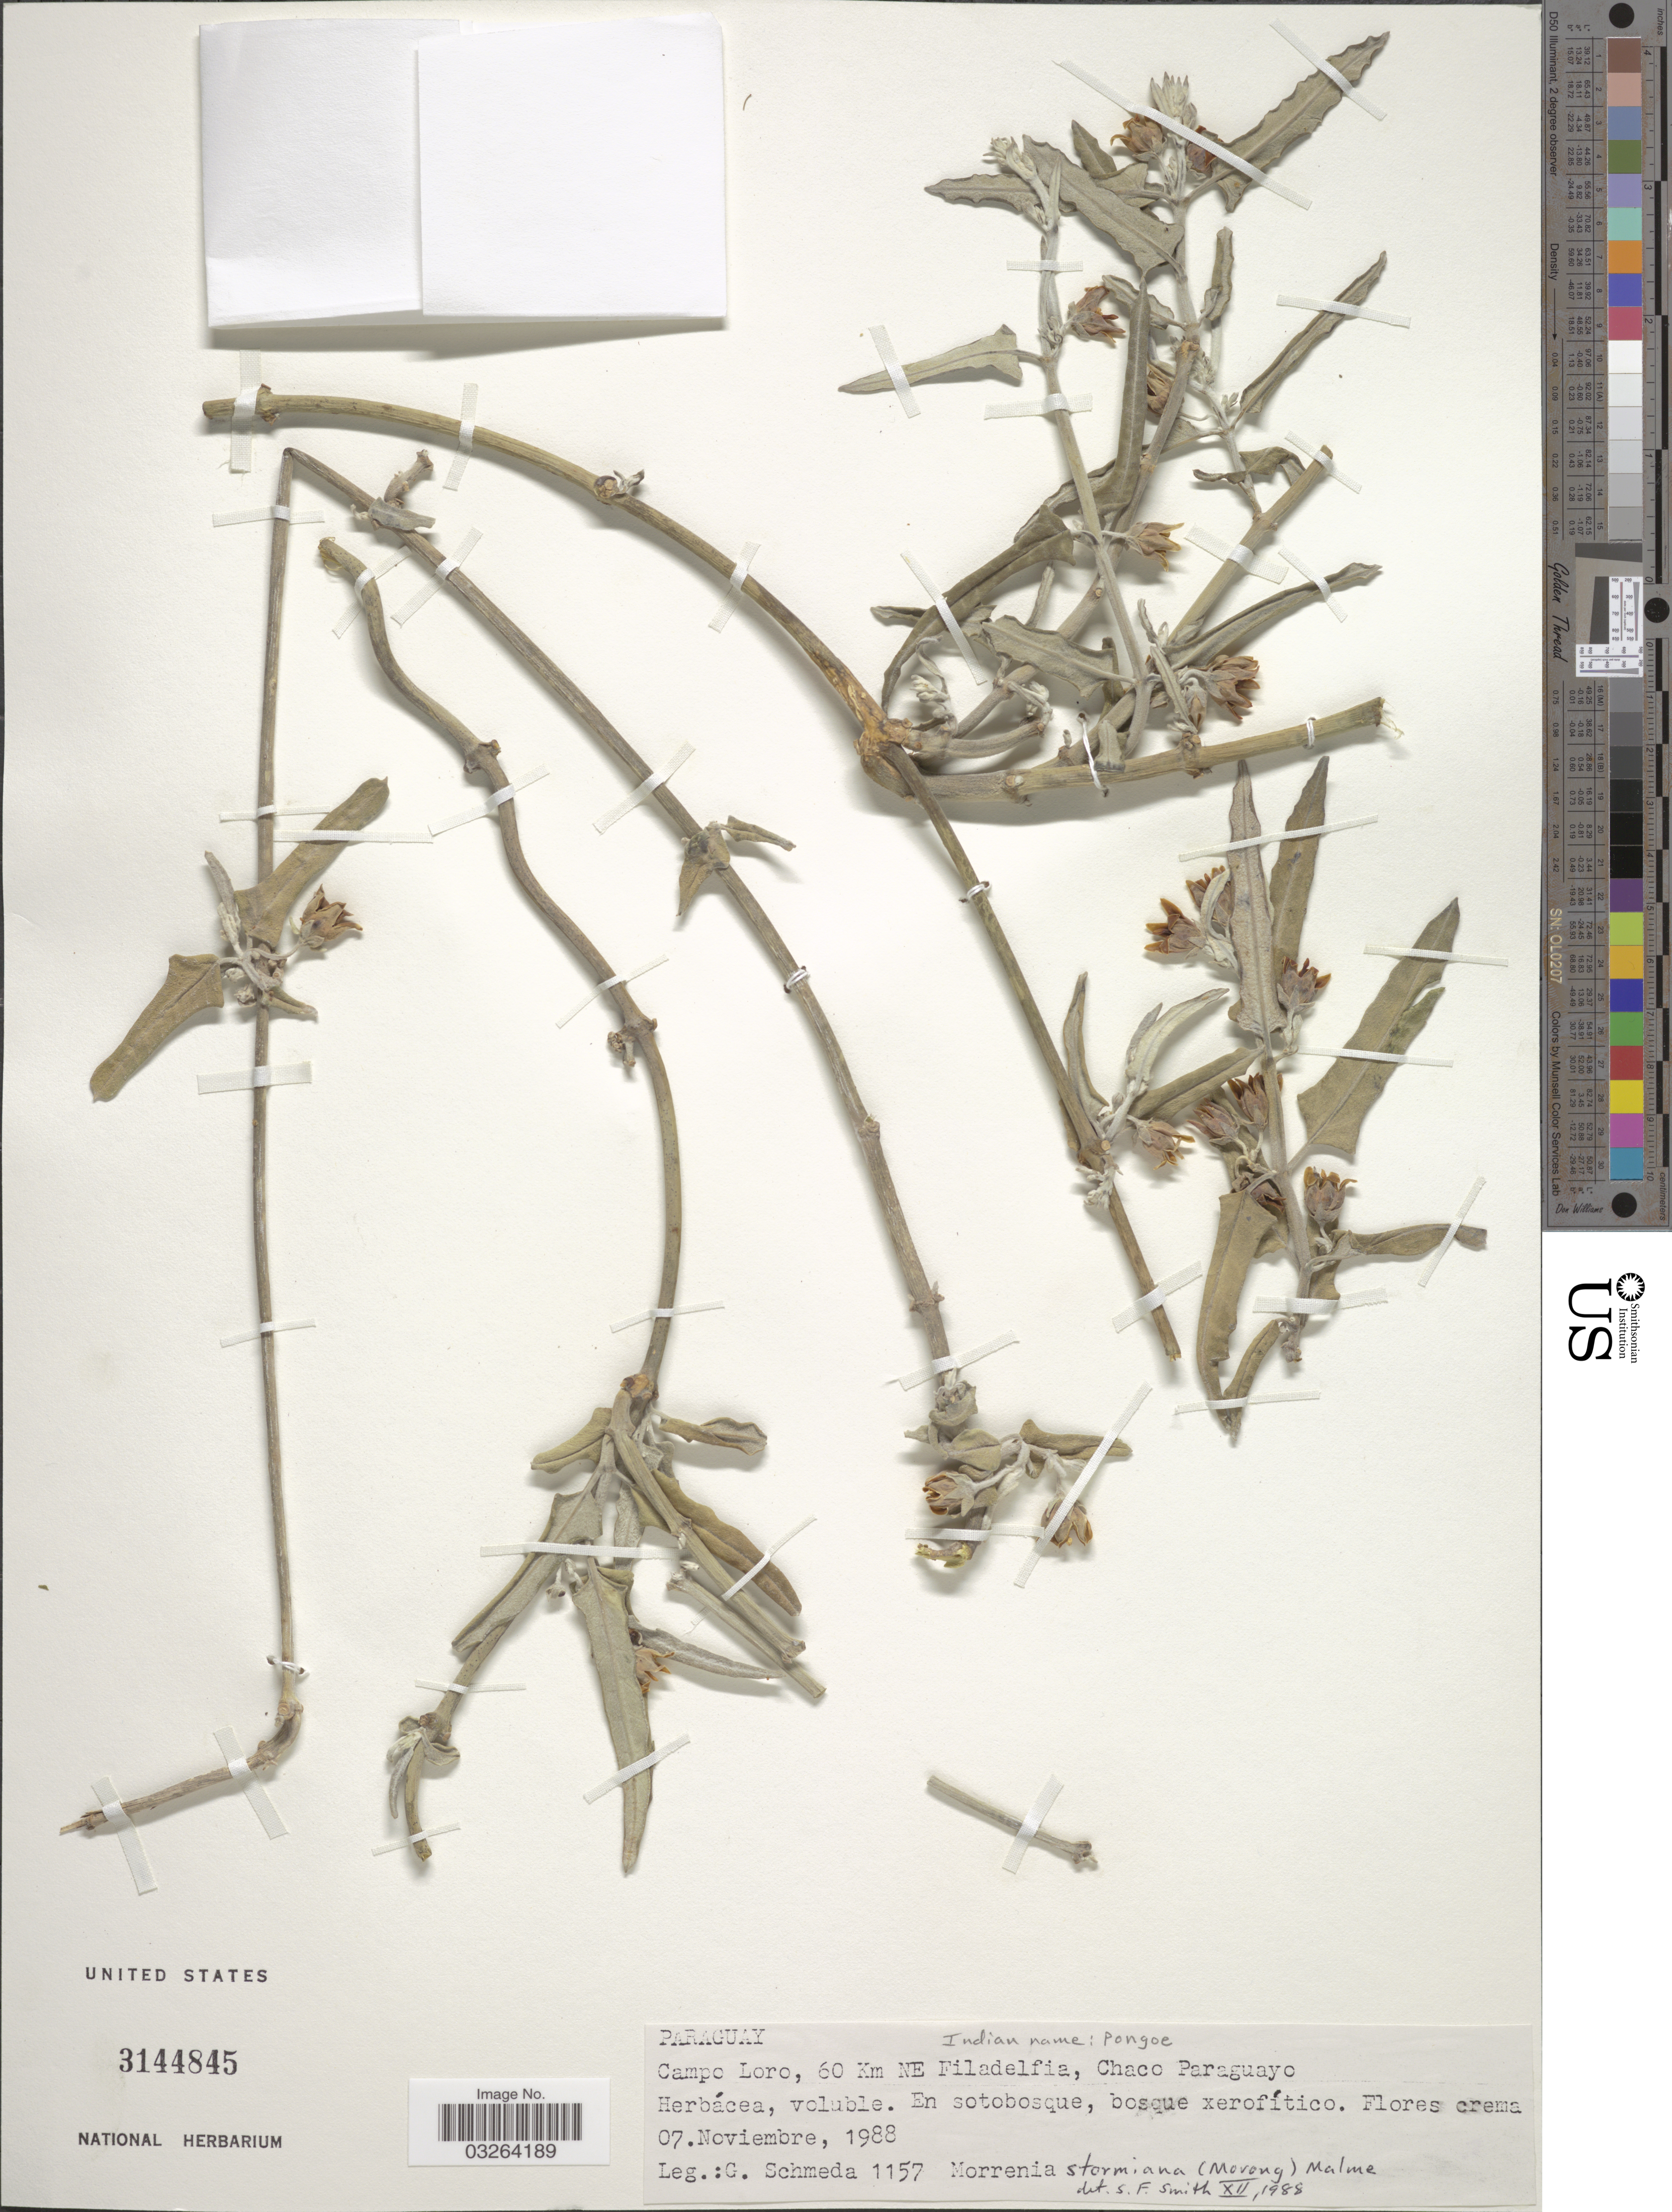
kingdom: Plantae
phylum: Tracheophyta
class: Magnoliopsida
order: Gentianales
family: Apocynaceae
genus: Morrenia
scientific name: Morrenia stormiana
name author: (Morong) Malme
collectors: G. Schmeda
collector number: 1157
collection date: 1988-11-07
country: Paraguay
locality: Campo Loro, 60 Km NE Filadelfia, Chaco Paraguayo.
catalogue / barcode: US 3144845